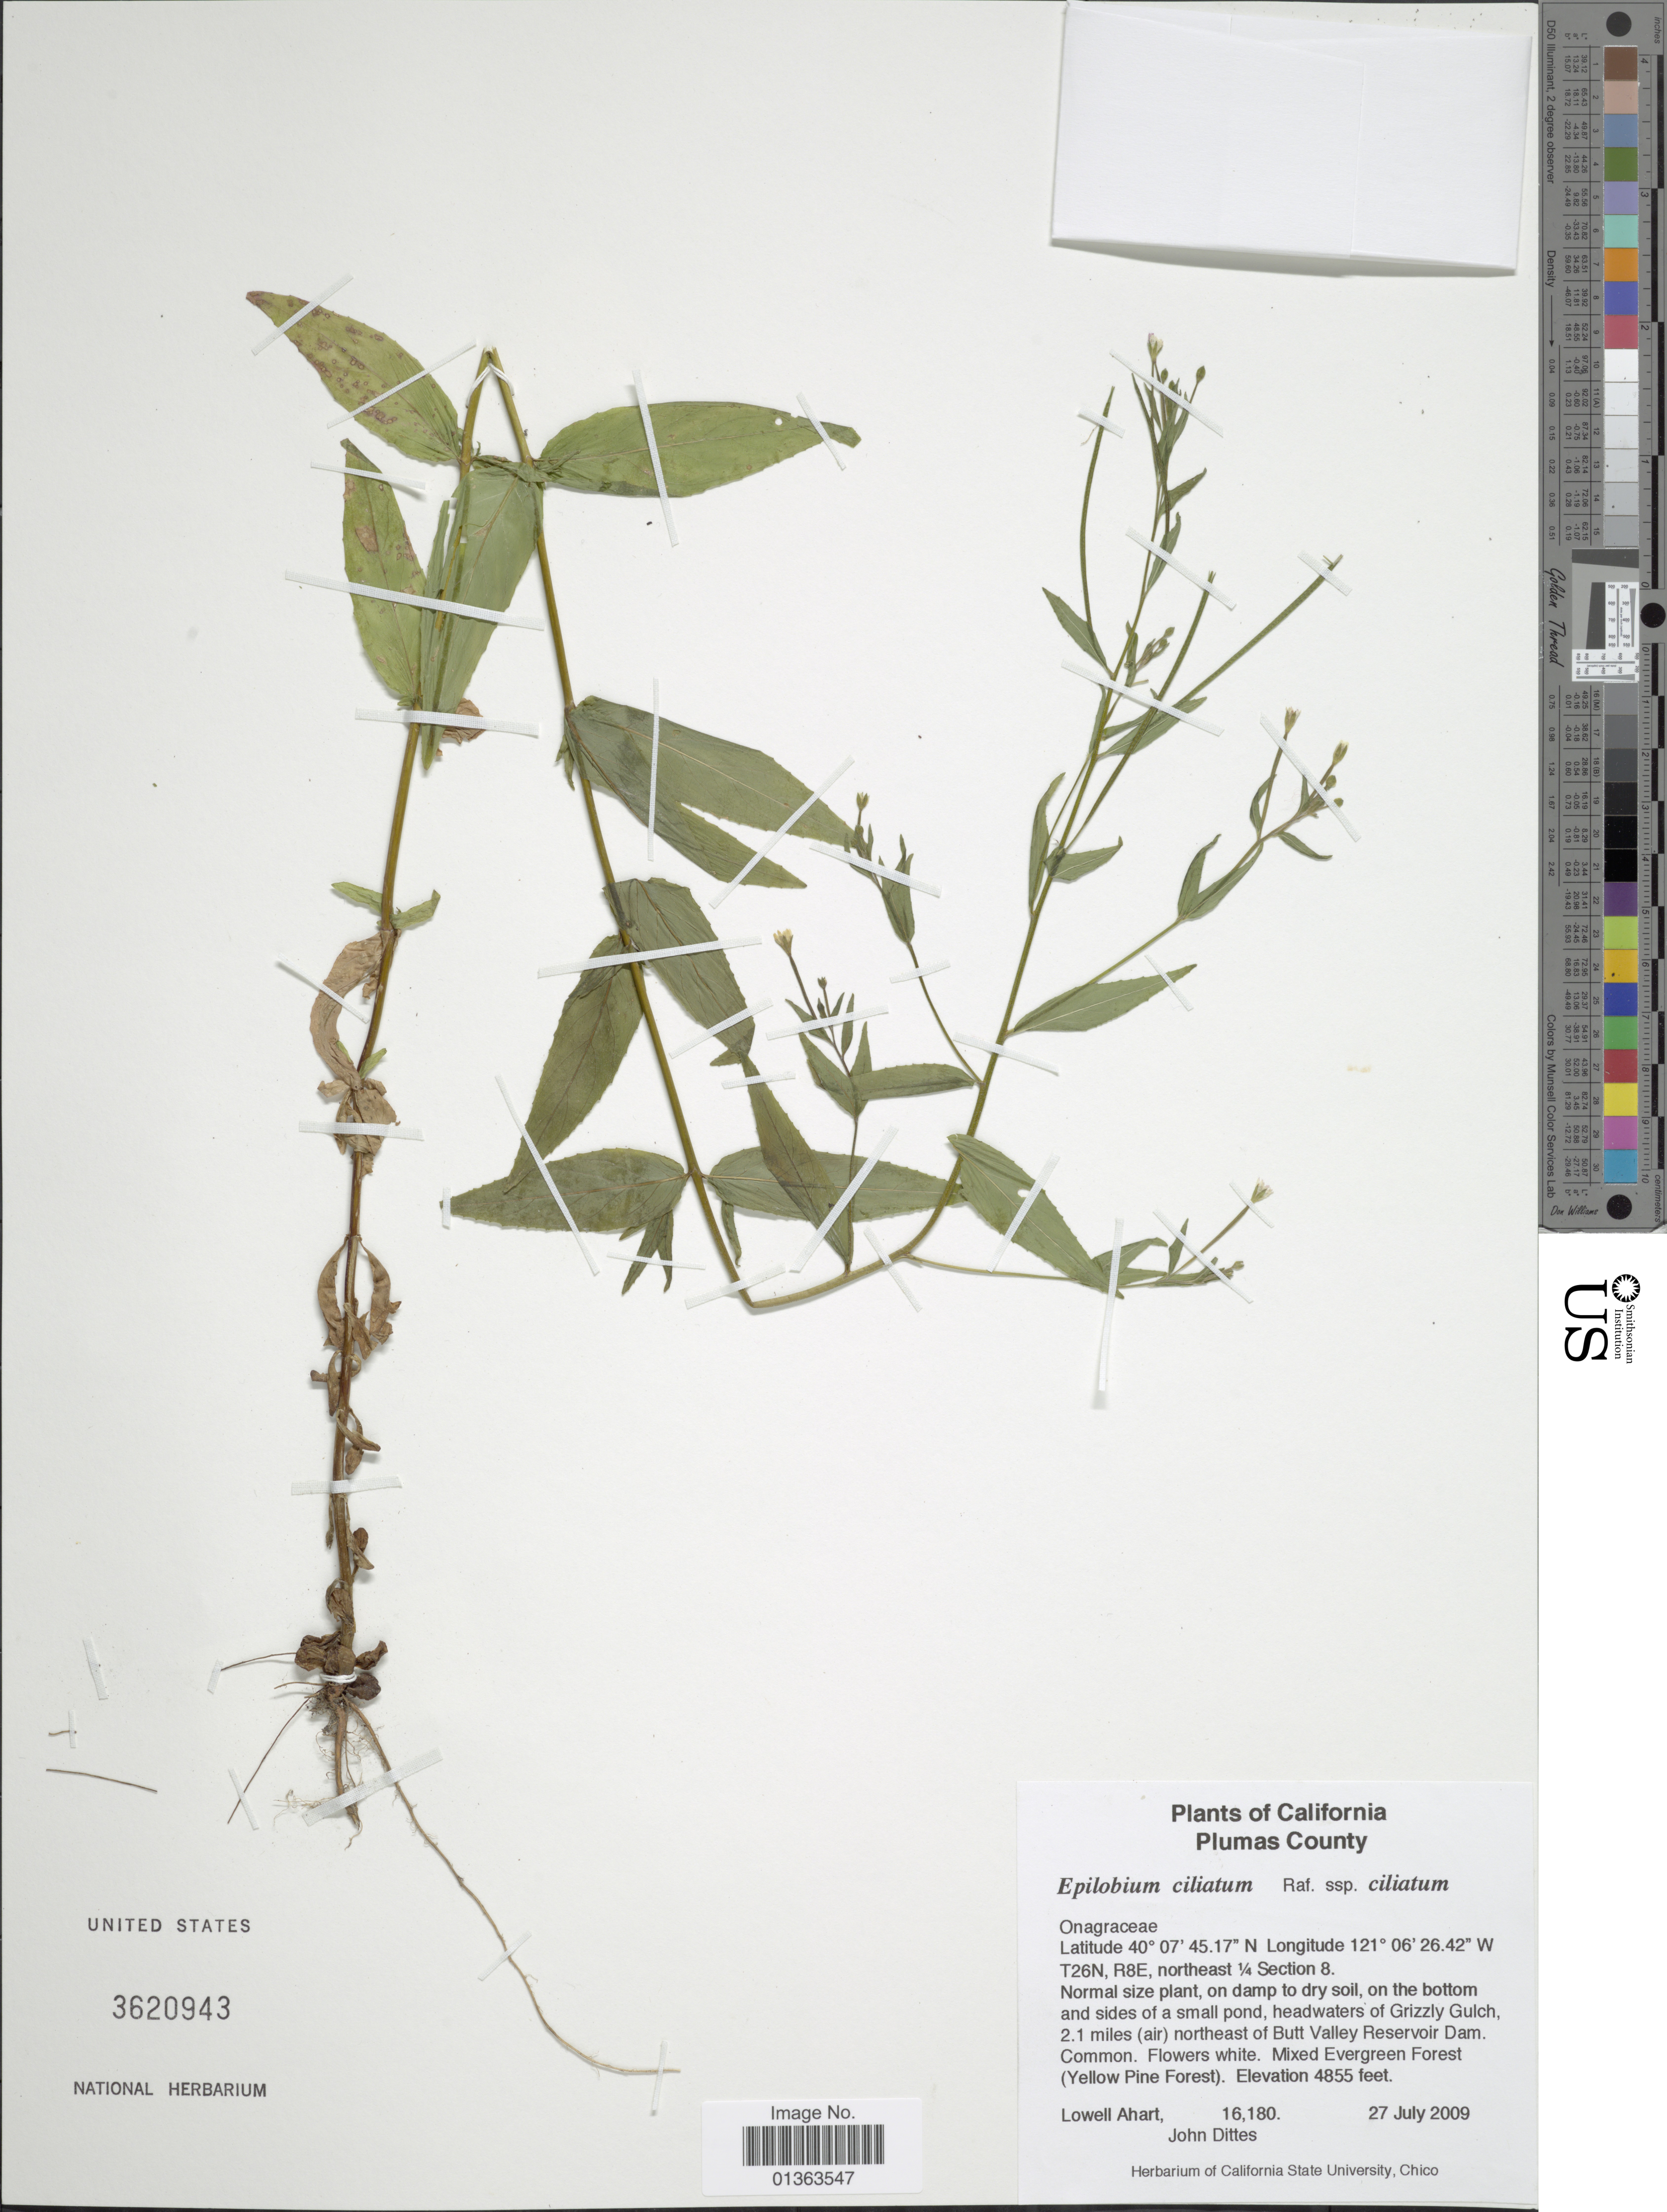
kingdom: Plantae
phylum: Tracheophyta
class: Magnoliopsida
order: Myrtales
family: Onagraceae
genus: Epilobium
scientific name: Epilobium ciliatum subsp. ciliatum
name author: Raf.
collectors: L. Ahart & J. Dittes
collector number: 16180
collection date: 2009-07-27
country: United States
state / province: California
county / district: Plumas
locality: Plumas County. On the bottom and sides of a small pond, headwaters of Grizzly Gulch, 2.1 miles (air) northeast of Butt Valley Reservoir Dam.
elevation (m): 1480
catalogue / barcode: US 3620943